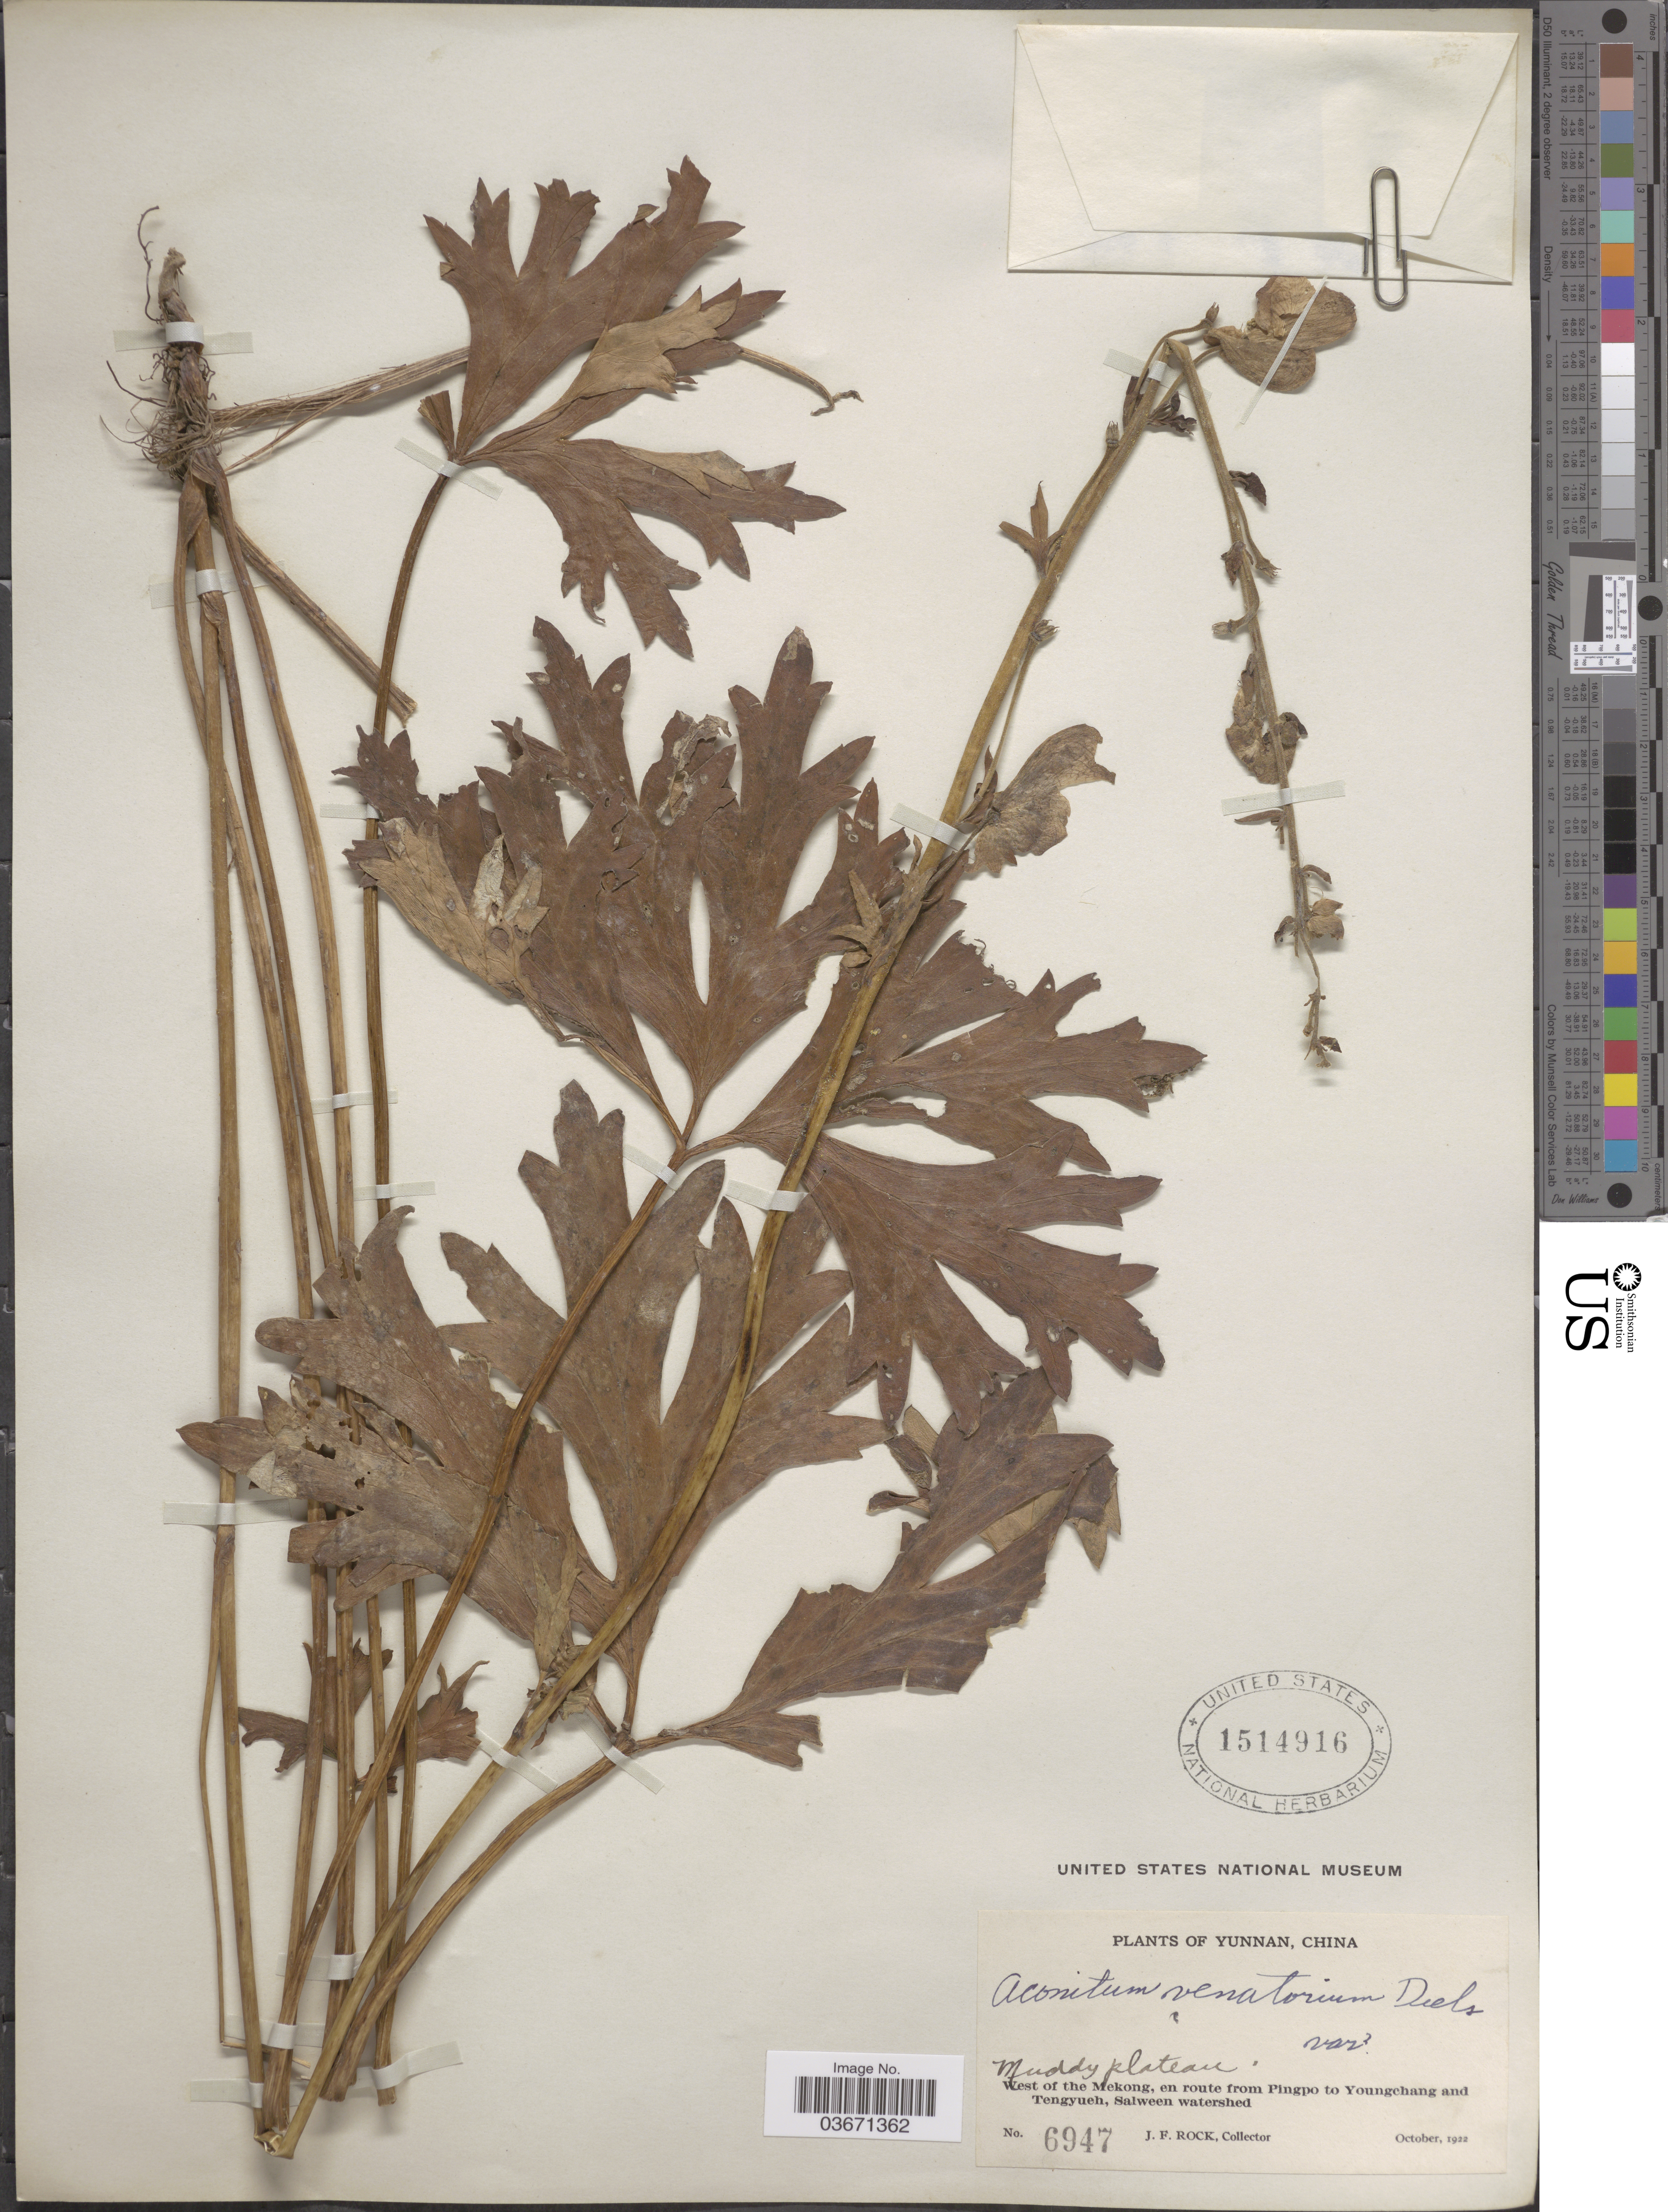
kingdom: Plantae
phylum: Tracheophyta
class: Magnoliopsida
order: Ranunculales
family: Ranunculaceae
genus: Aconitum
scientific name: Aconitum nagarum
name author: Stapf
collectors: J. Rock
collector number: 6947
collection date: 1922-10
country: China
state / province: Yunnan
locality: West of the Mekong, en route from Pingpo to Youngchang and Tengyueh, Salween watershed.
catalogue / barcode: US 1514916